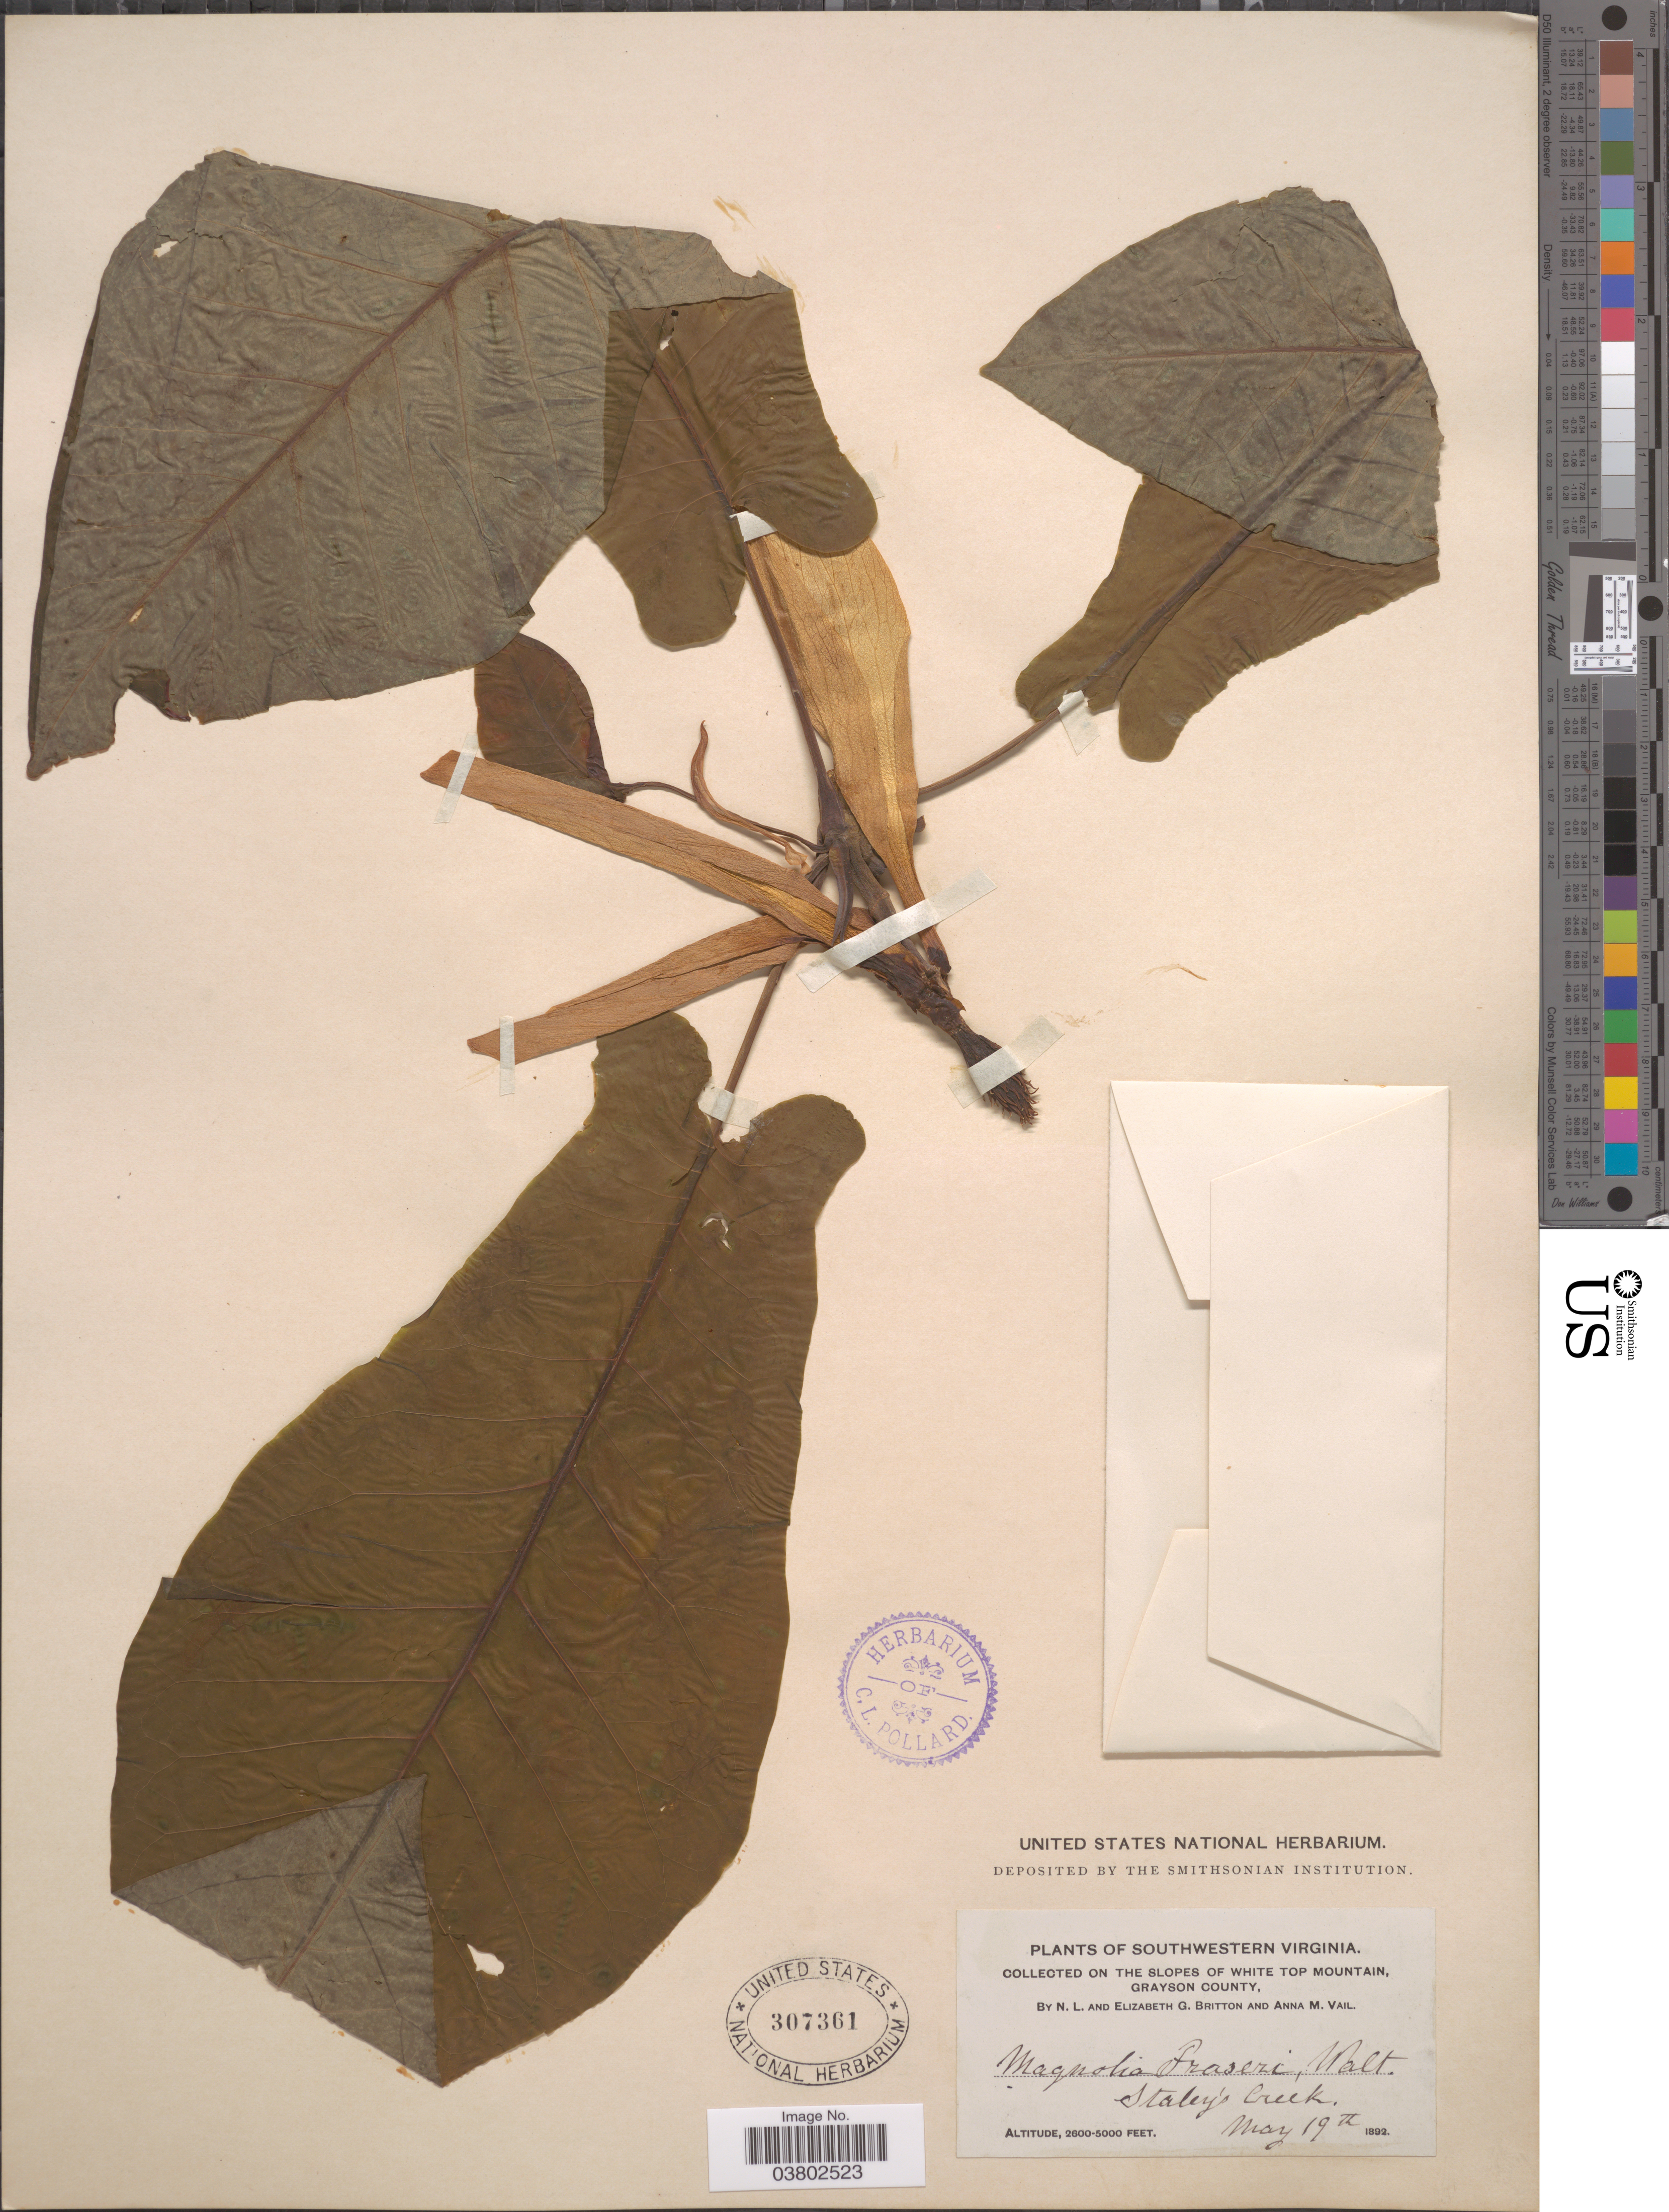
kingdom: Plantae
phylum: Tracheophyta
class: Magnoliopsida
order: Magnoliales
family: Magnoliaceae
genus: Magnolia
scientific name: Magnolia fraseri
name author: Walter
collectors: N. Britton, E. G. Britton & A. Vail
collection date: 1892-05-19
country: United States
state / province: Virginia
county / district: Grayson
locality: Southwestern Virginia. Slopes of White Top Mountain, Grayson County. Staley's Creek.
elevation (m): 792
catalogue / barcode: US 307361